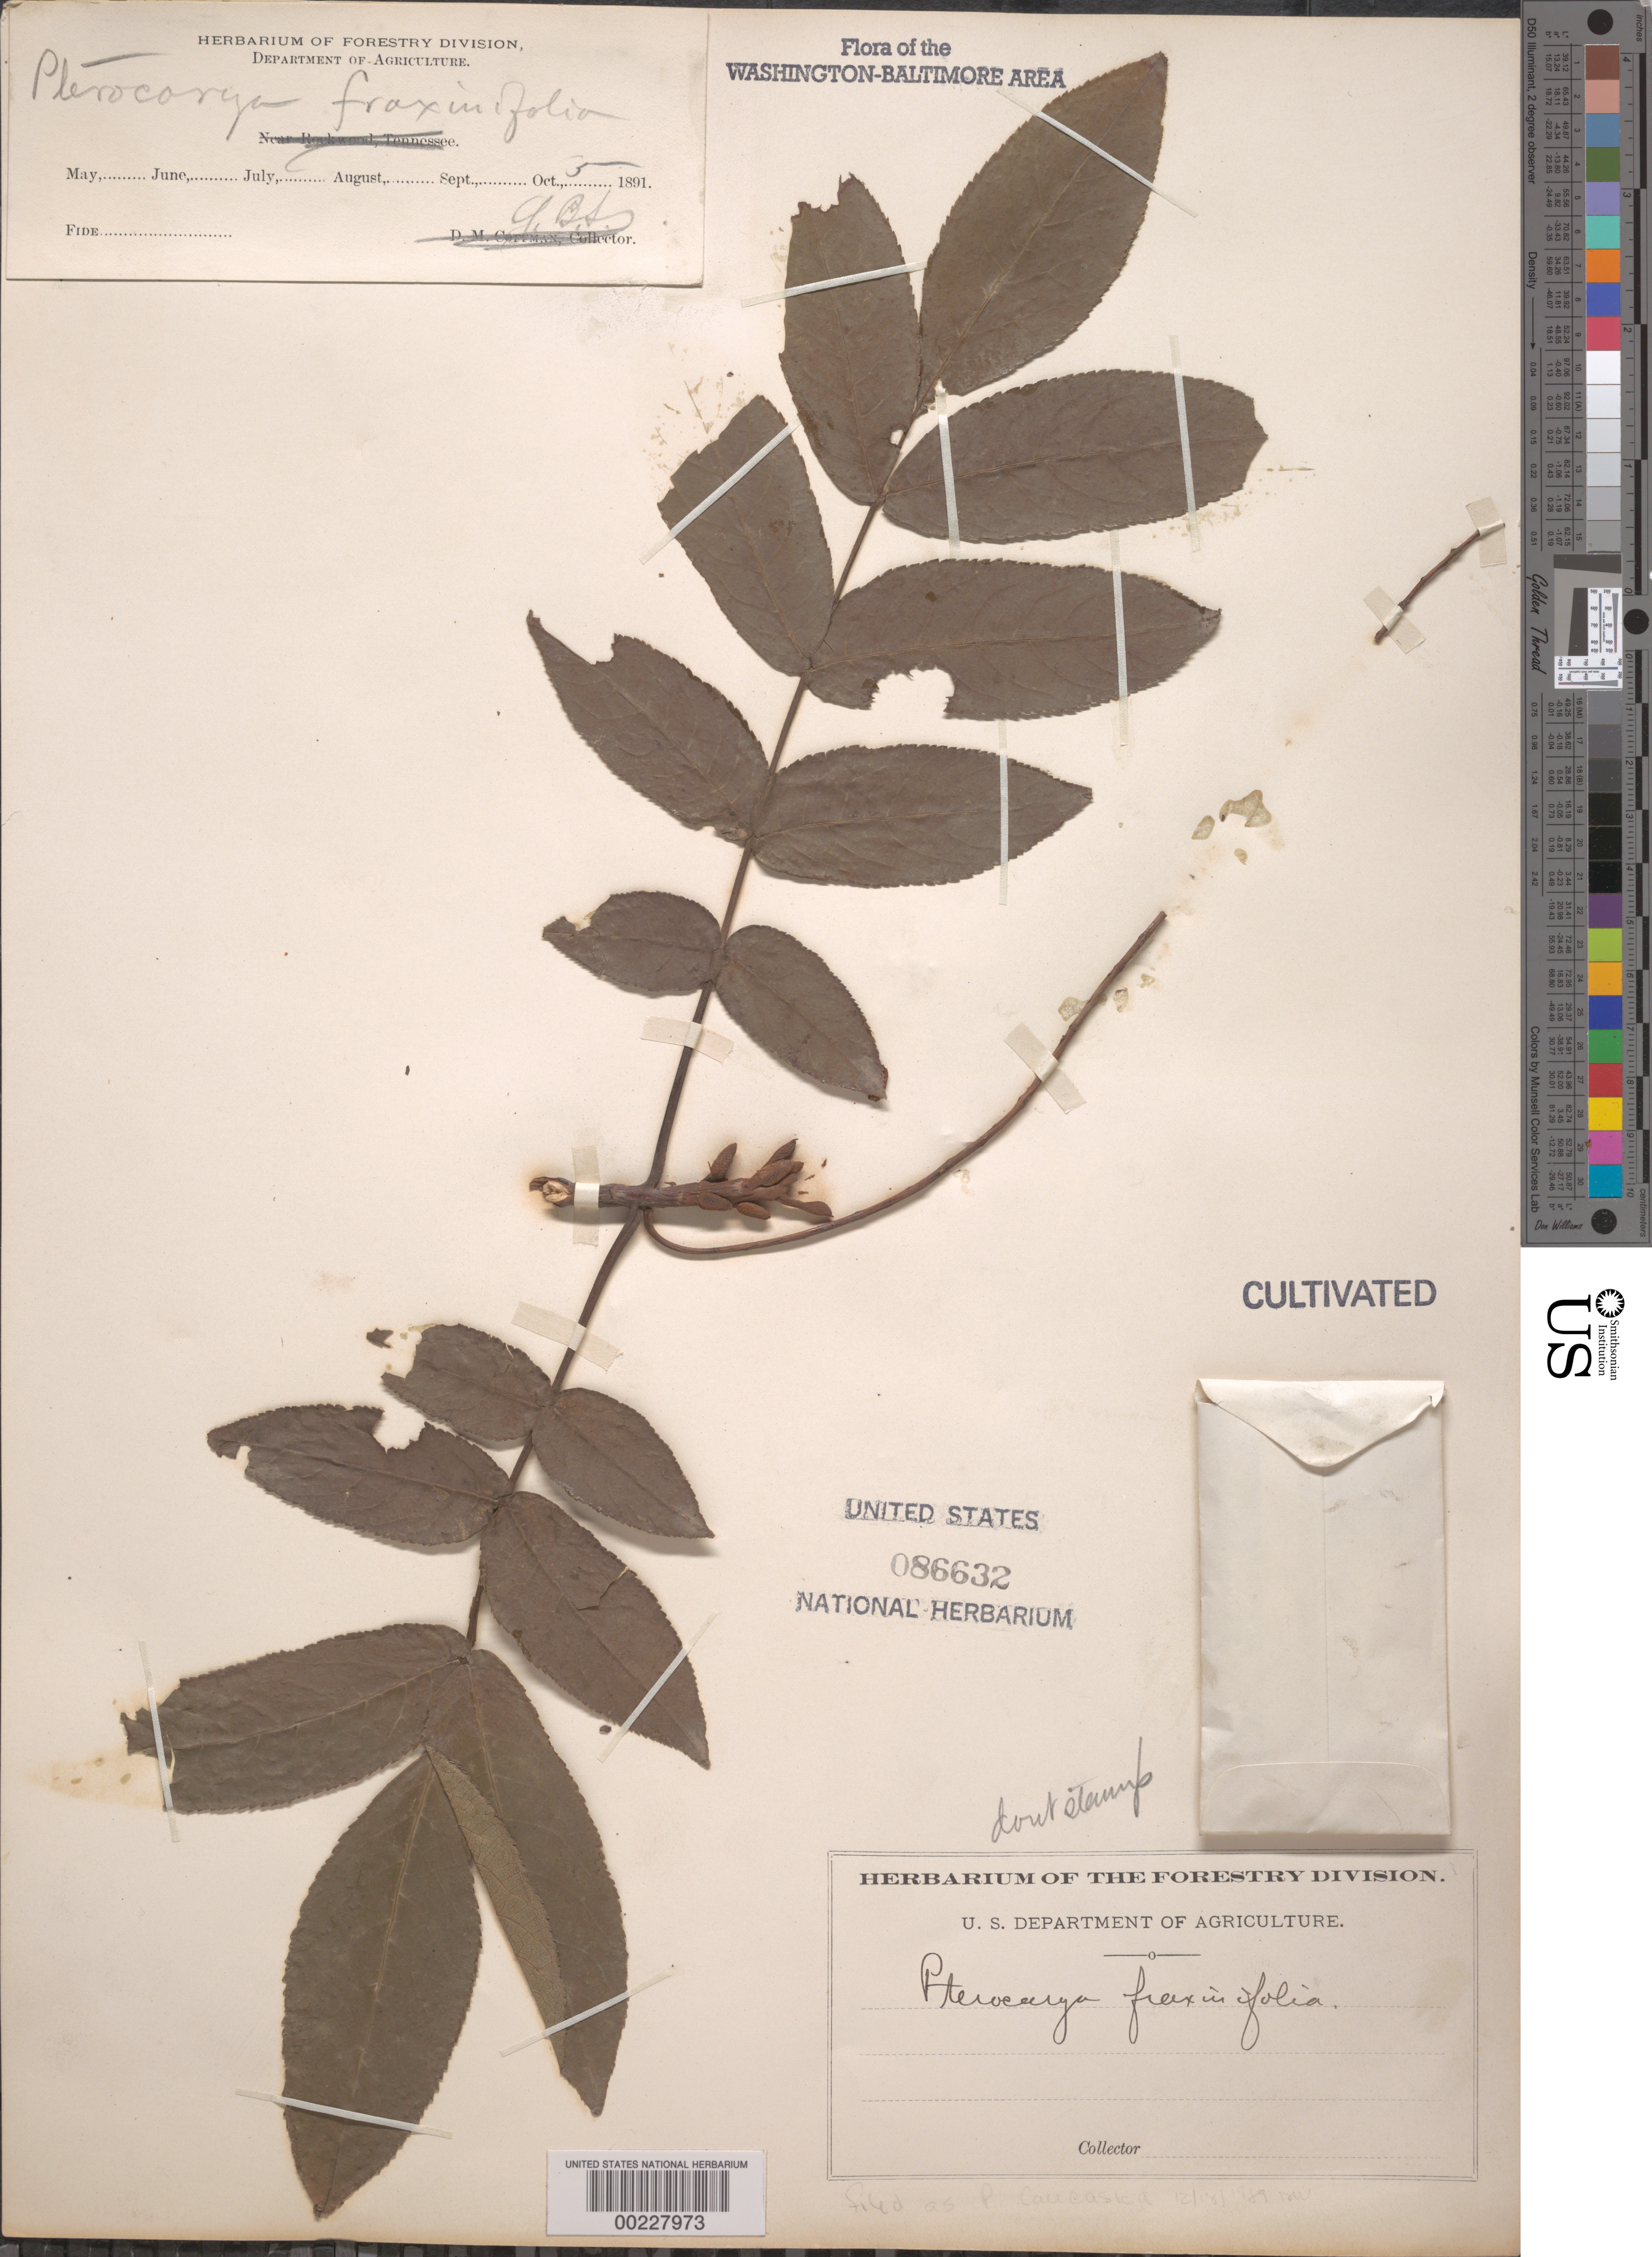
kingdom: Plantae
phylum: Tracheophyta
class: Magnoliopsida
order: Fagales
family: Juglandaceae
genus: Pterocarya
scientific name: Pterocarya fraxinifolia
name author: Spach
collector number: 91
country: United States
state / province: District of Columbia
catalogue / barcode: US 86632